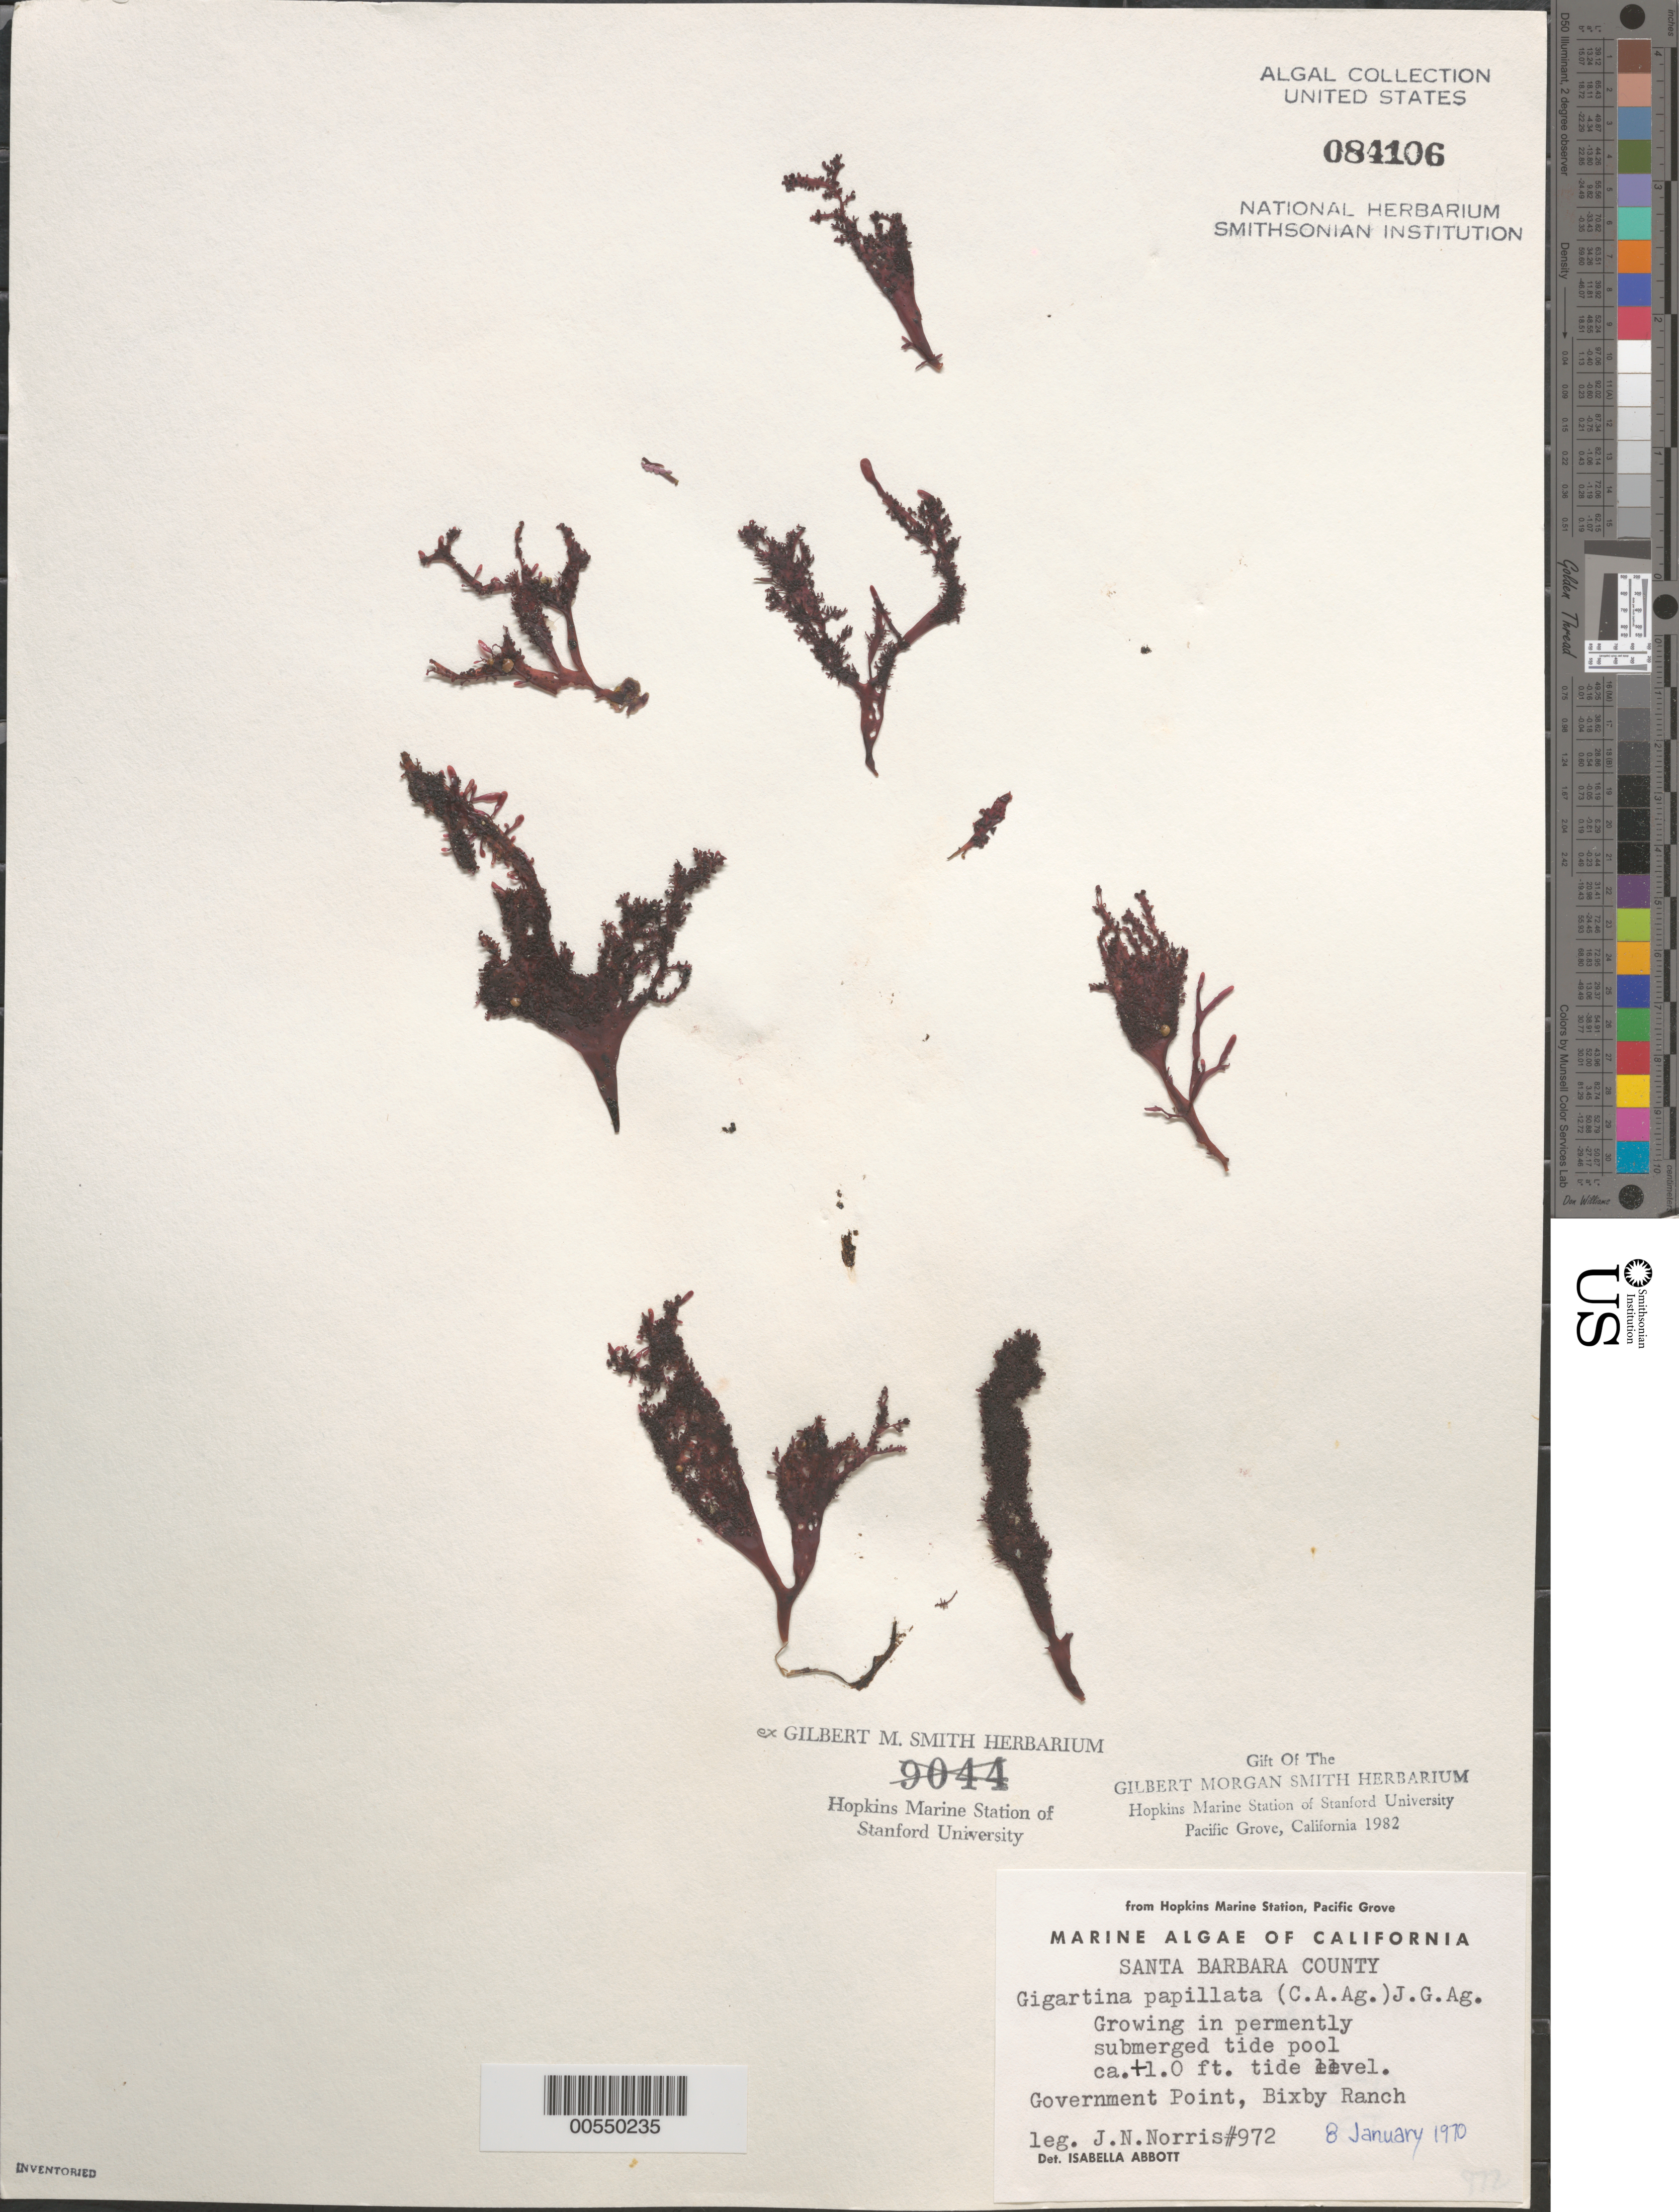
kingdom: Plantae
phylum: Rhodophyta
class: Florideophyceae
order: Gigartinales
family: Phyllophoraceae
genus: Mastocarpus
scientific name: Mastocarpus papillatus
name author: (C. Agardh) Kütz.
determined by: Algae name updating Project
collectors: J. N. Norris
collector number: JN-972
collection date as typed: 08 Jan 1970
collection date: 1970-01-08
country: United States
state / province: California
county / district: Santa Barbara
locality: Government Point, Bixby Ranch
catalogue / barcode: US 84106